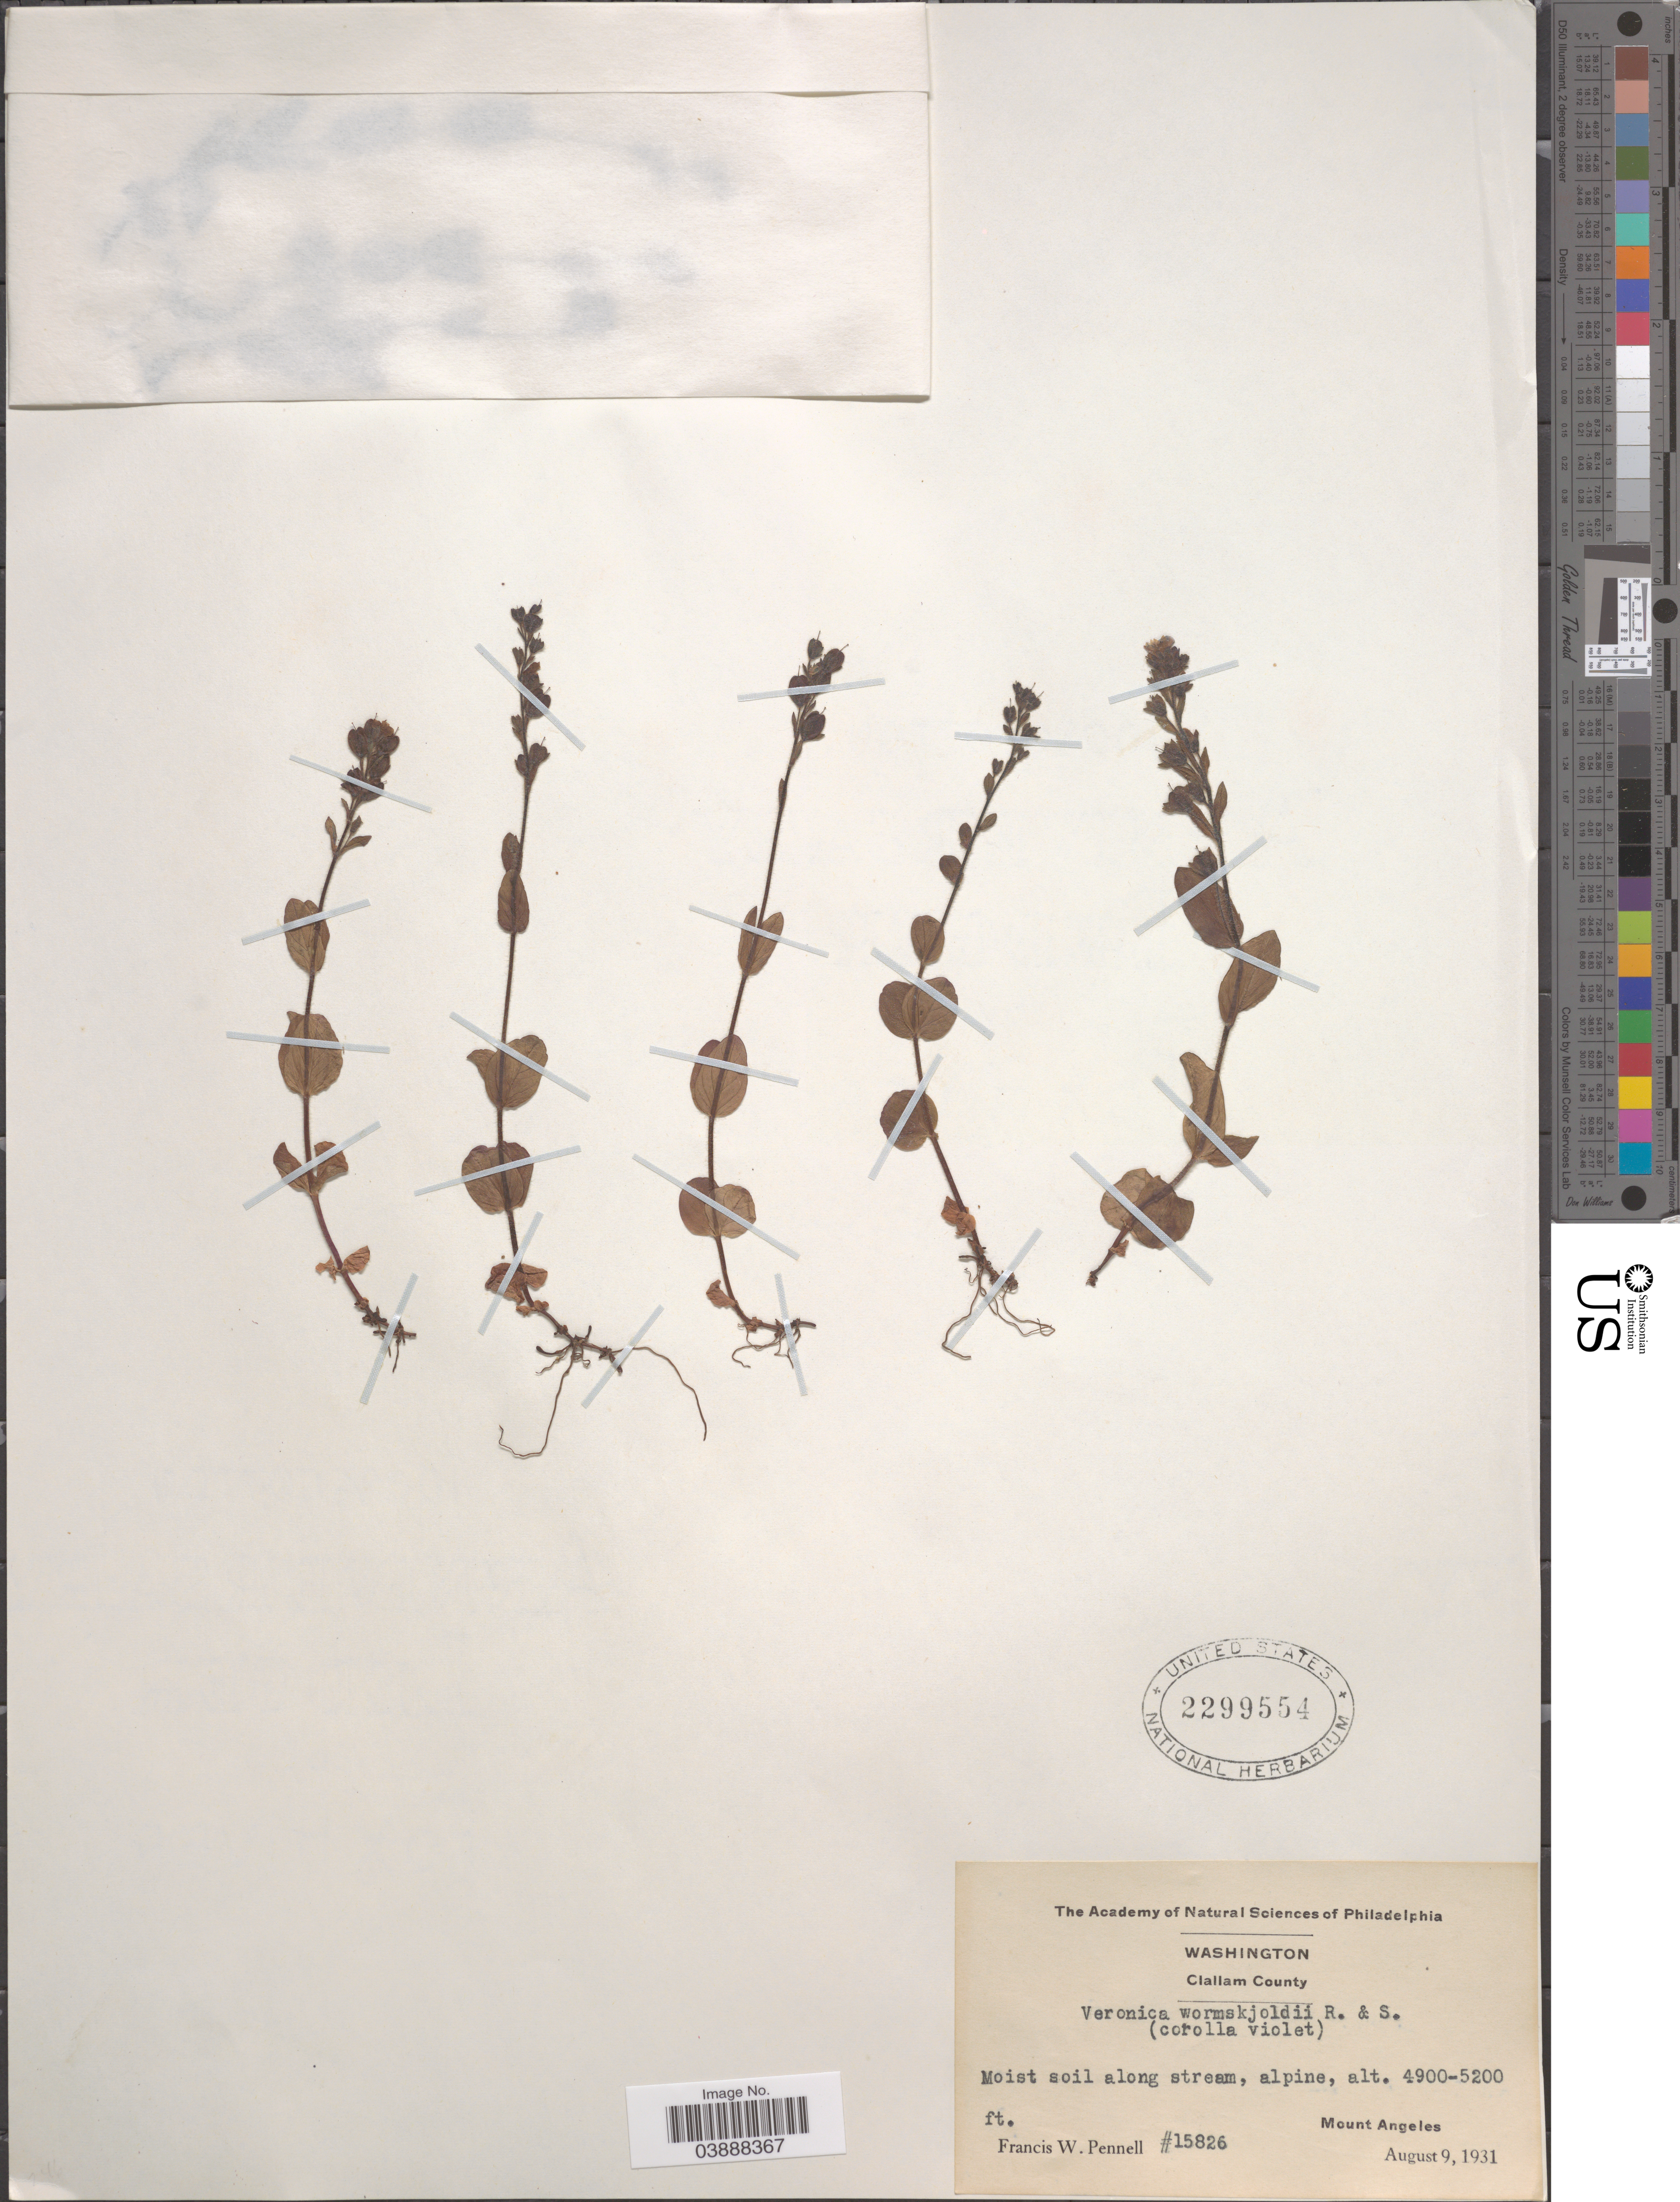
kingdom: Plantae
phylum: Tracheophyta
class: Magnoliopsida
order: Lamiales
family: Plantaginaceae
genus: Veronica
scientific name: Veronica wormskjoldii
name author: Roem. & Schult.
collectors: F. W. Pennell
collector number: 15826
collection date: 1931-08-09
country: United States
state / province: Washington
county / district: Clallam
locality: Clallam County. Mount Angeles.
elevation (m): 1494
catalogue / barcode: US 2299554